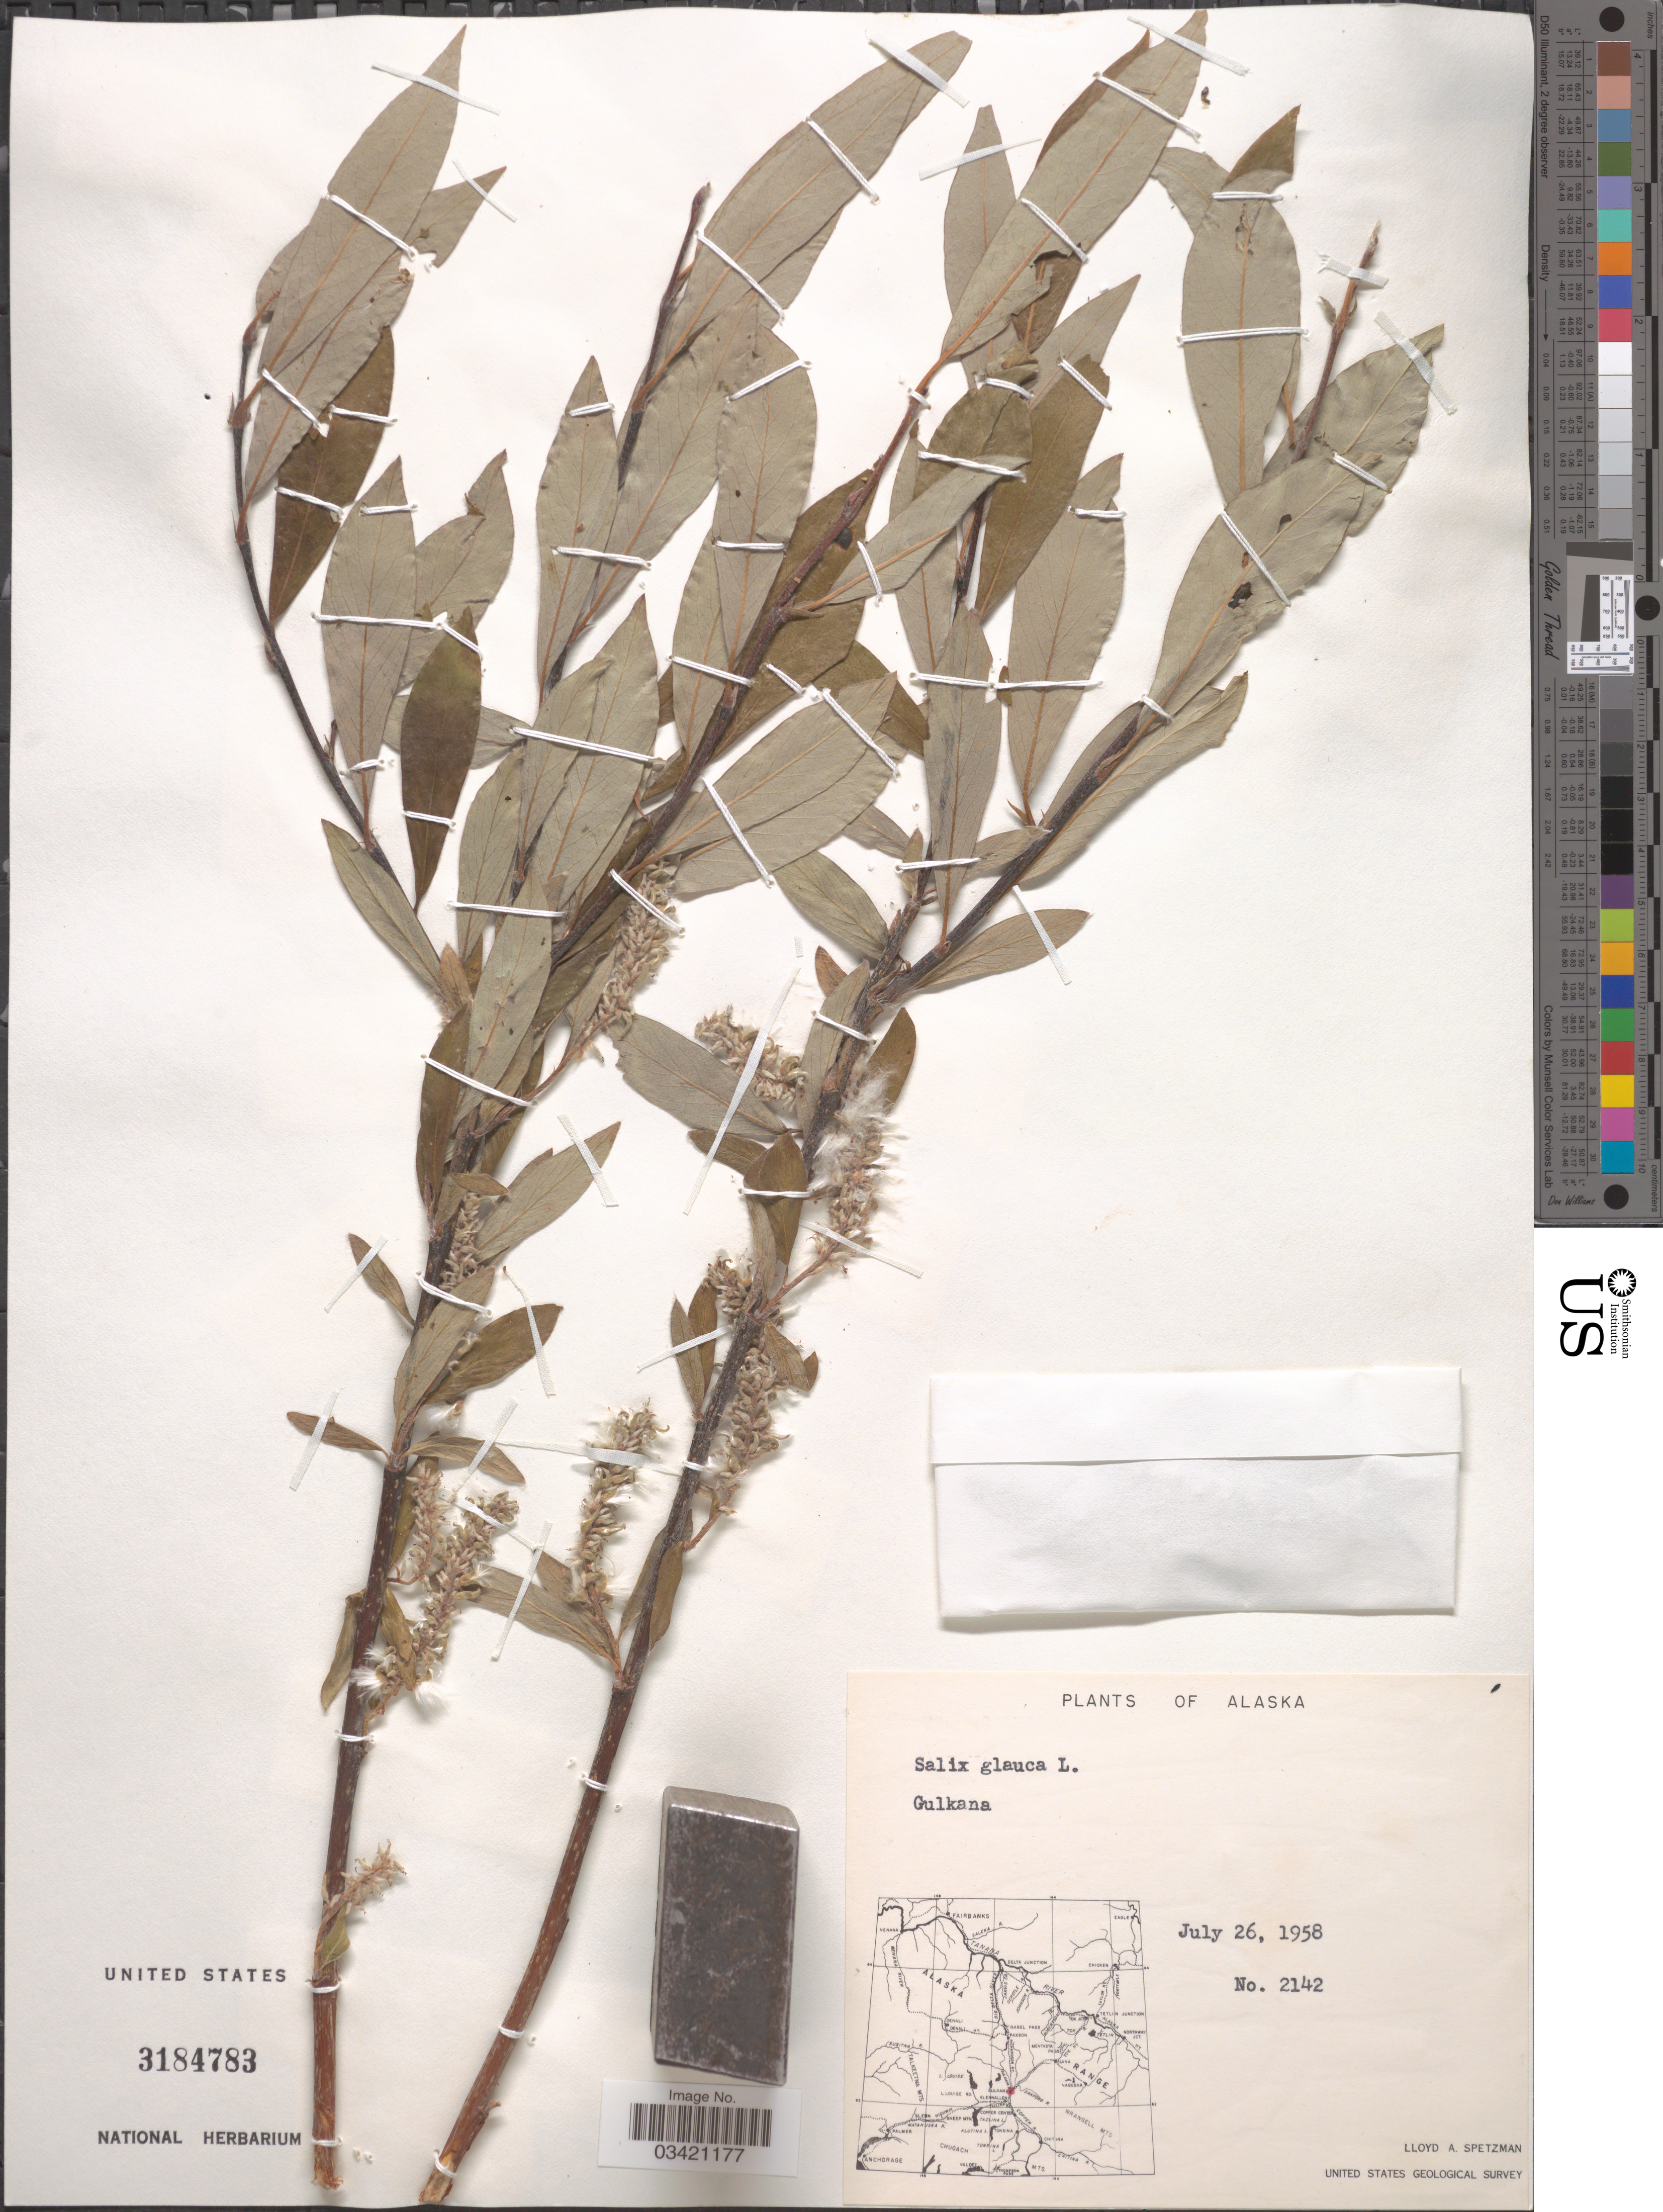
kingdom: Plantae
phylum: Tracheophyta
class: Magnoliopsida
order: Malpighiales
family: Salicaceae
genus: Salix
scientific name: Salix glauca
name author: L.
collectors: L. Spetzman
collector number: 2142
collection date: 1958-07-26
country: United States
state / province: Alaska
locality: Gulkana.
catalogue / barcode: US 3184783